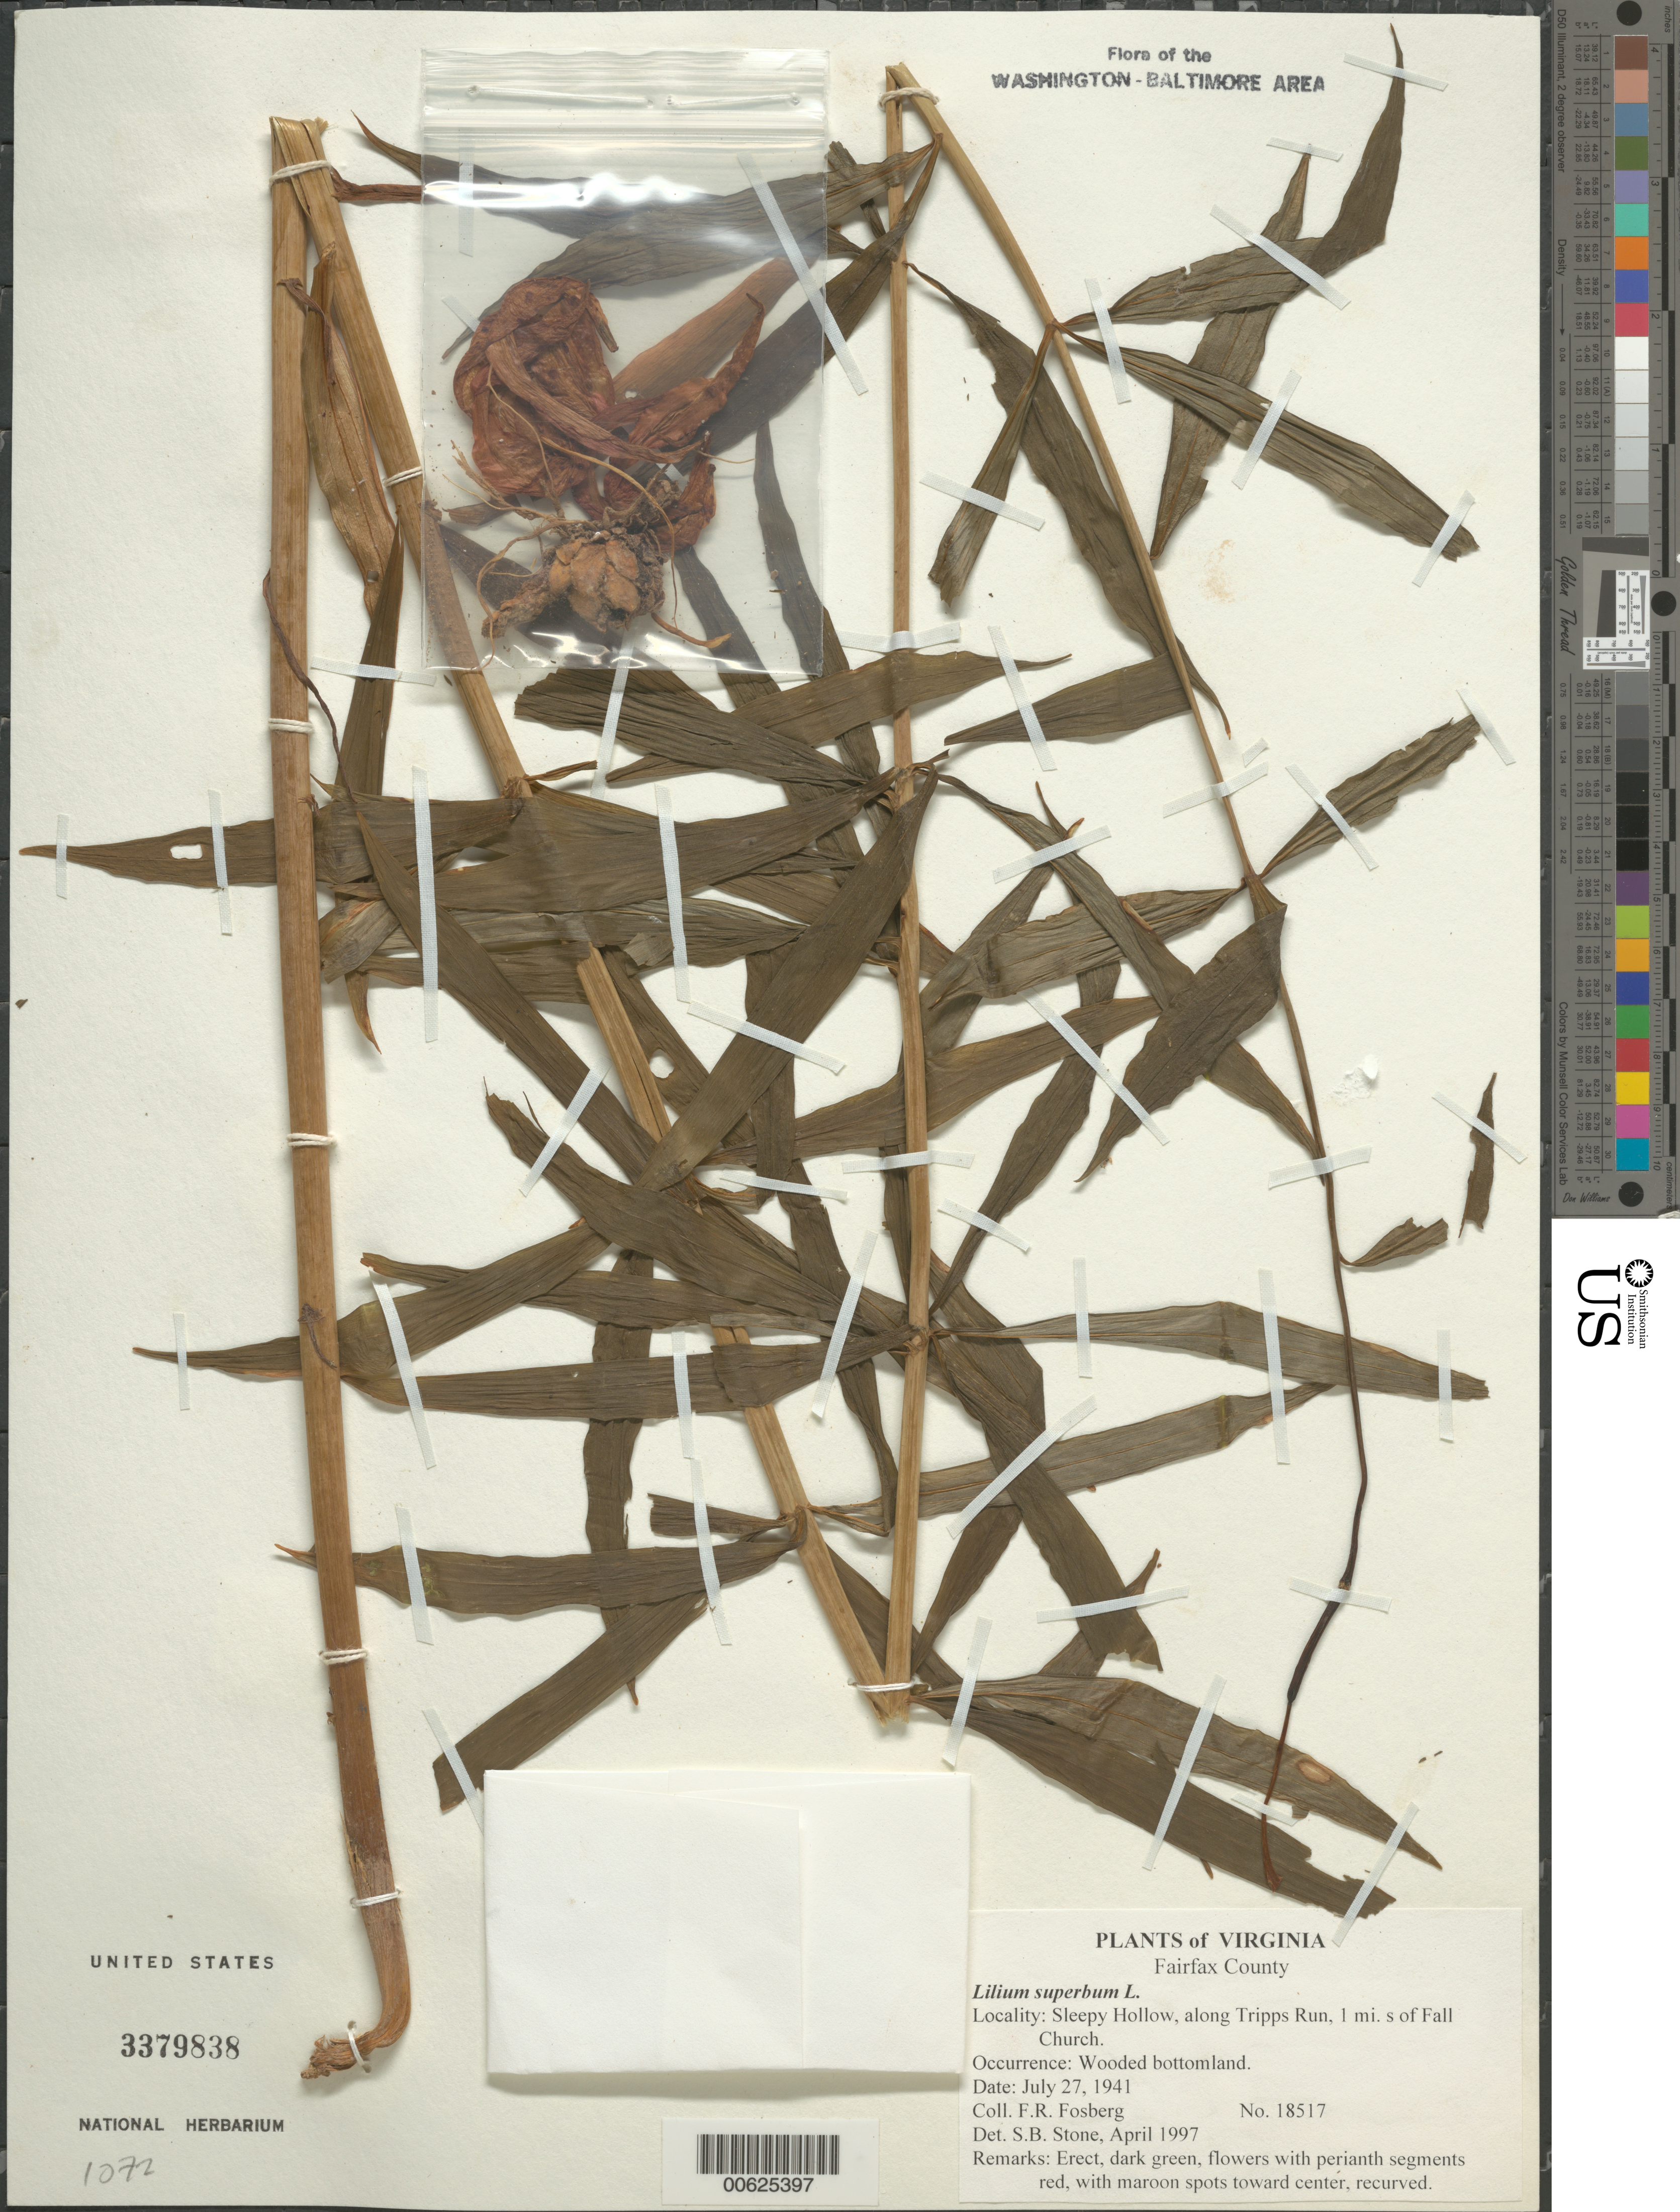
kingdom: Plantae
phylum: Tracheophyta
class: Liliopsida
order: Liliales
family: Liliaceae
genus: Lilium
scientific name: Lilium superbum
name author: L.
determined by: Stone, S. B.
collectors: F. R. Fosberg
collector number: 18517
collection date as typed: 27 Jul 1941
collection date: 1941-07-27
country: United States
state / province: Virginia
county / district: Fairfax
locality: Sleepy Hollow, along Tripps Run, 1 mi. S of Falls Church.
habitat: Wooded bottomland.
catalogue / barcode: US 3379838